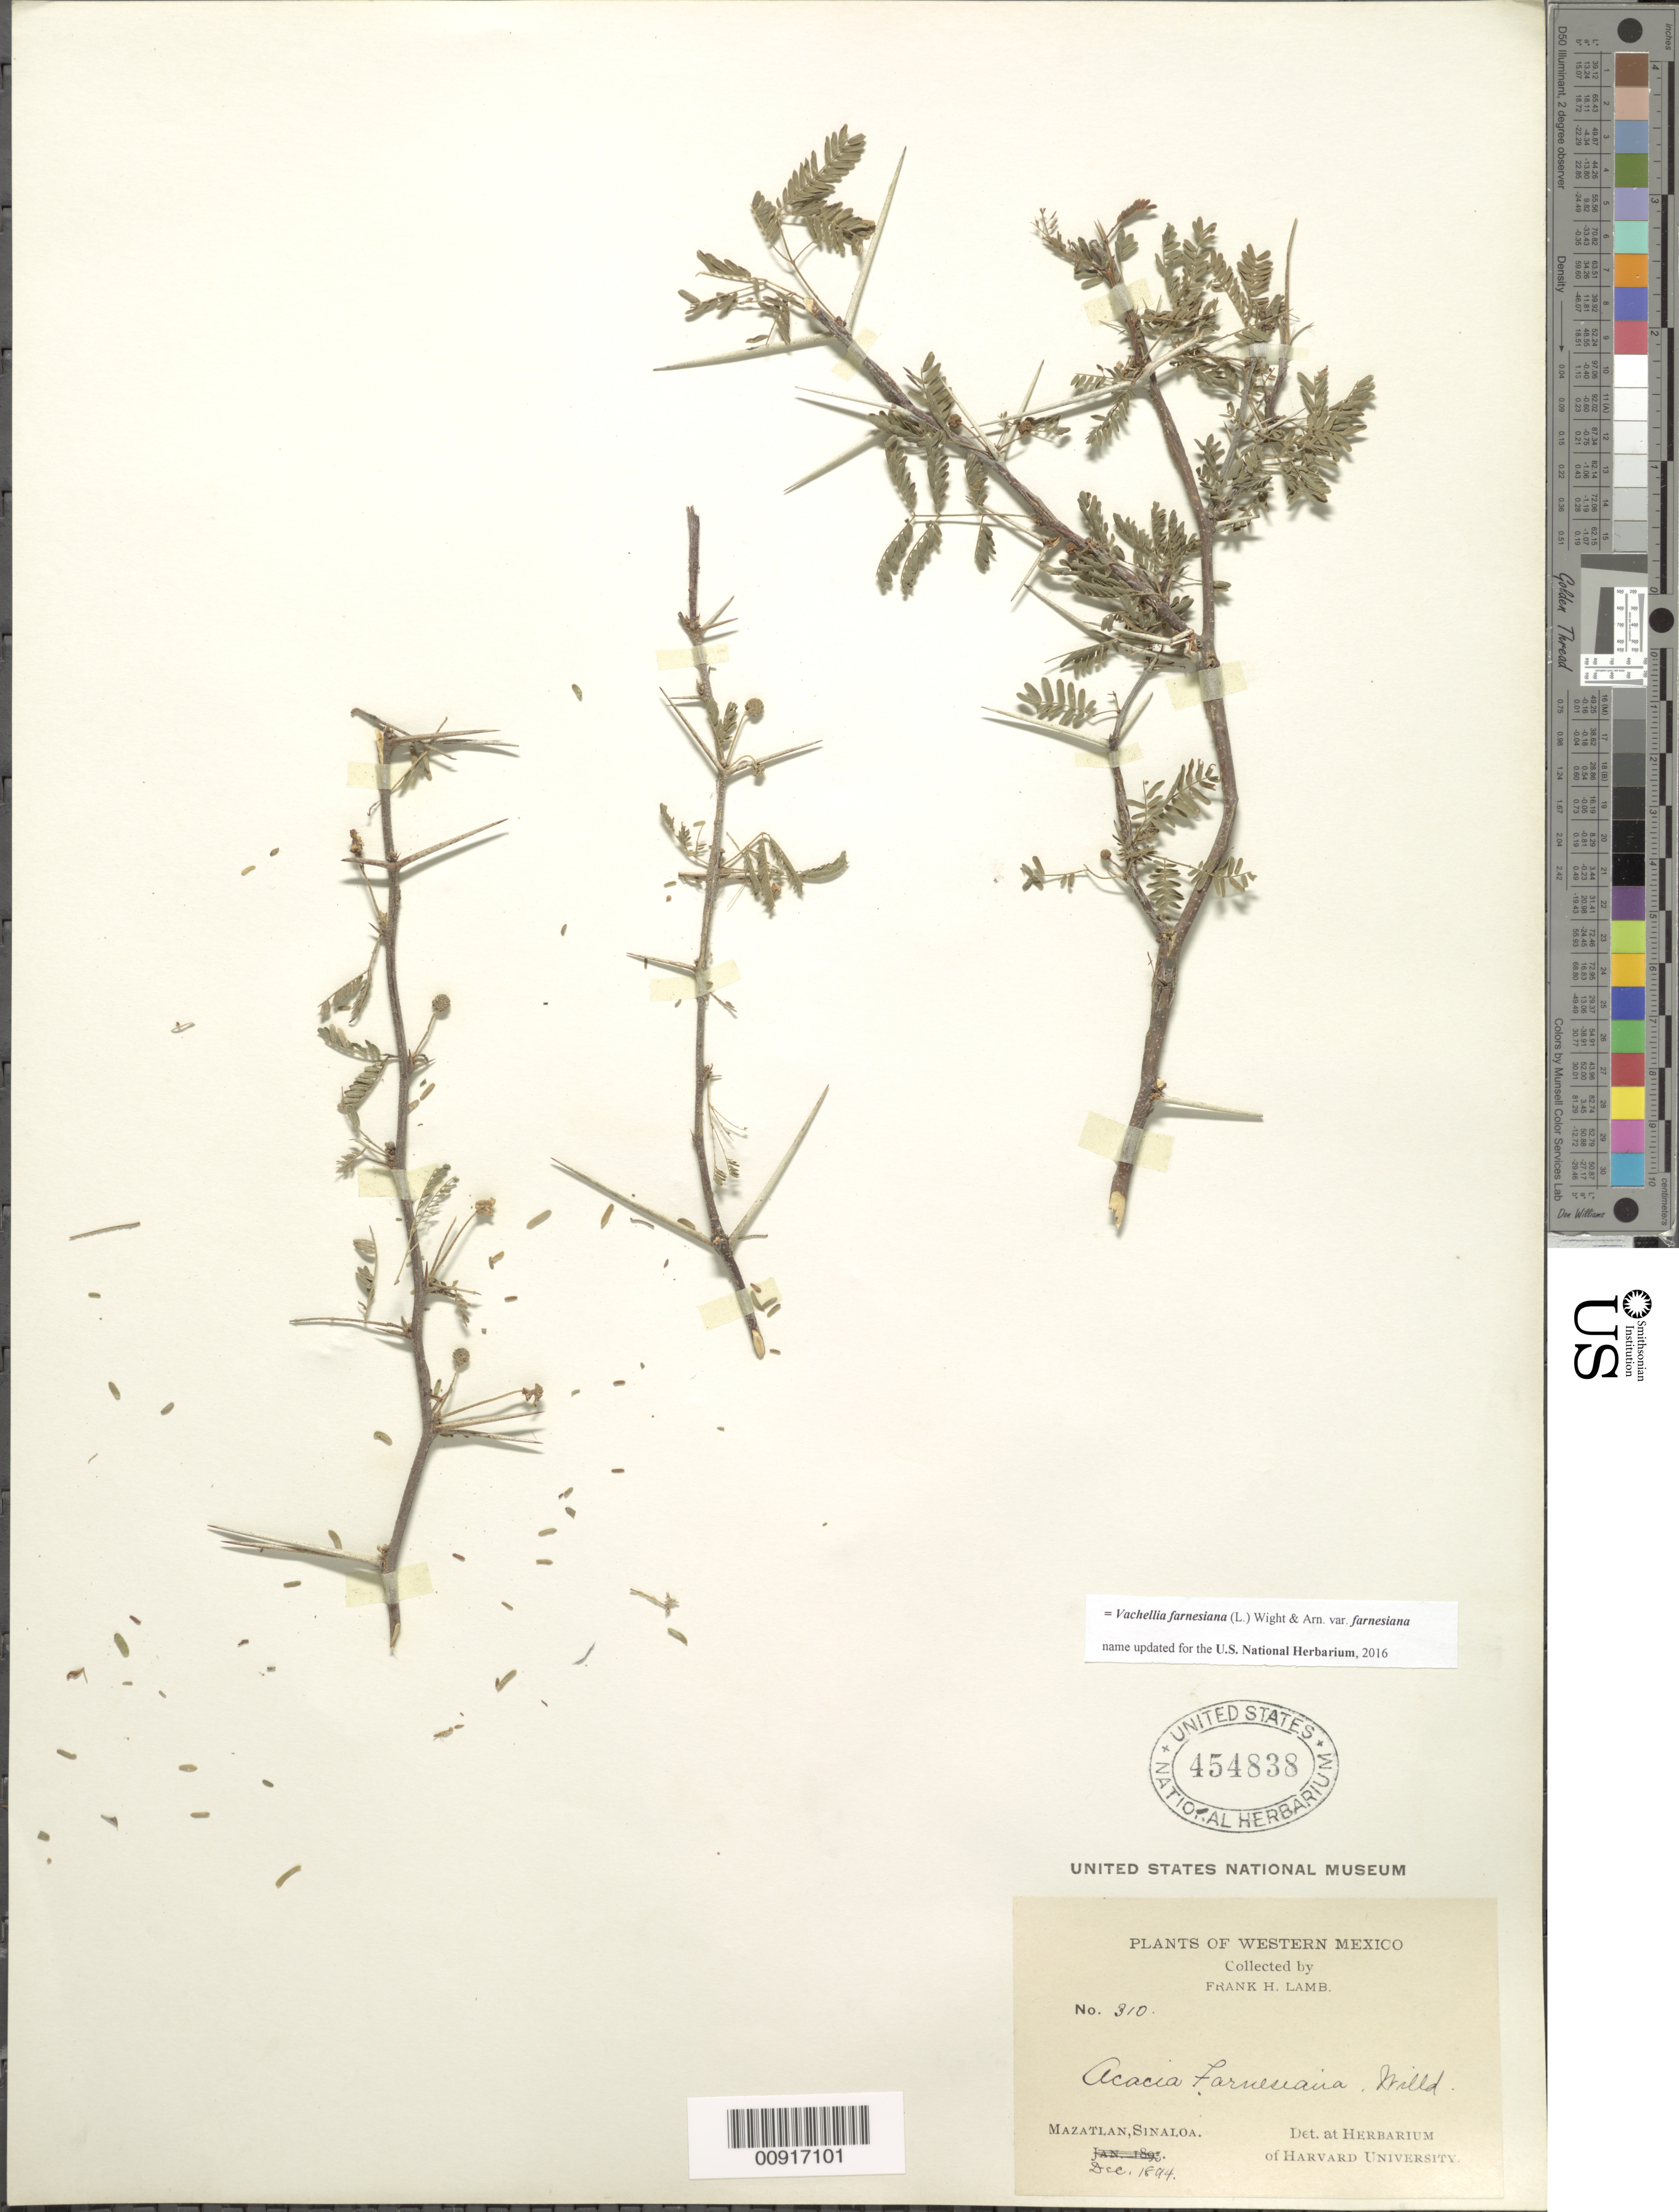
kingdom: Plantae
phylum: Tracheophyta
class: Magnoliopsida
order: Fabales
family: Fabaceae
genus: Vachellia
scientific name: Vachellia farnesiana var. farnesiana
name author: (L.) Wight & Arn.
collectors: F. H. Lamb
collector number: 310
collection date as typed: Dec 1894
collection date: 1894-12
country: Mexico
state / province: Sinaloa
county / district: Mazatlán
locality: Mazatlán.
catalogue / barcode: US 454838